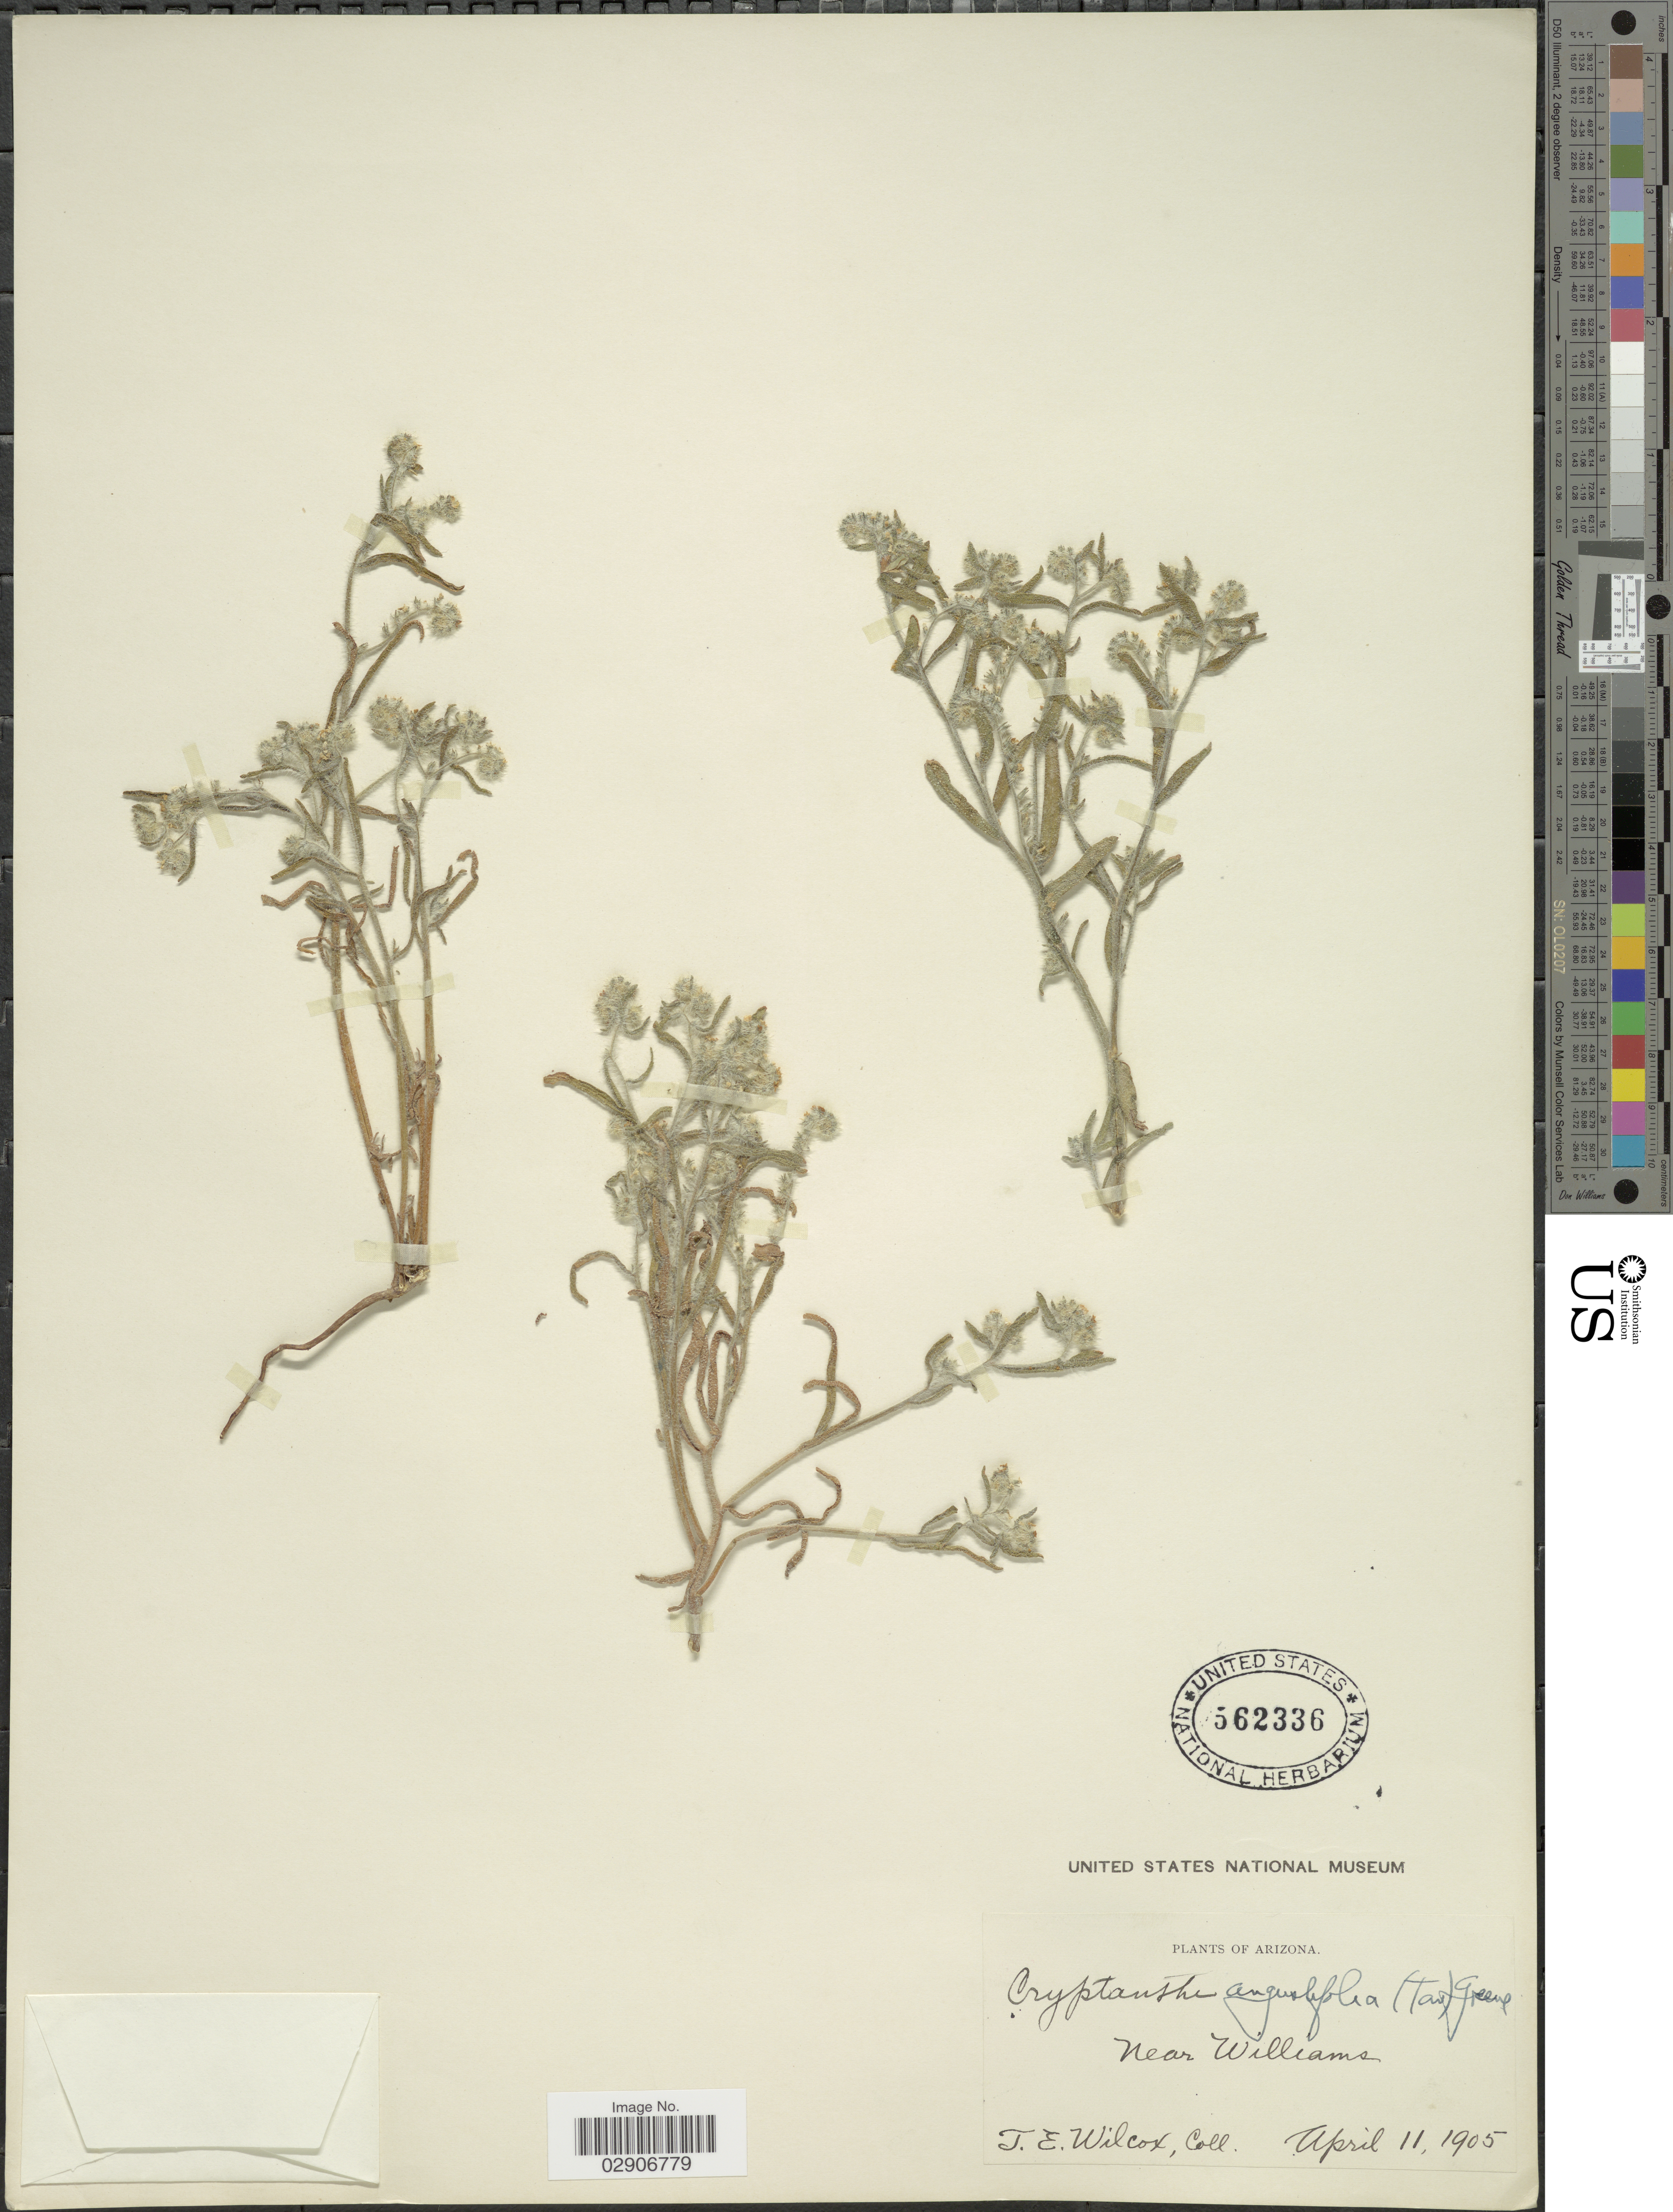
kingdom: Plantae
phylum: Tracheophyta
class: Magnoliopsida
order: Boraginales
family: Boraginaceae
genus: Cryptantha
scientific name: Cryptantha angustifolia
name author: (Torr.) Greene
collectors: T. E. Wilcox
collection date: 1905-04-11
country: United States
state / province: Arizona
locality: Near Williams.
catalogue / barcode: US 562336